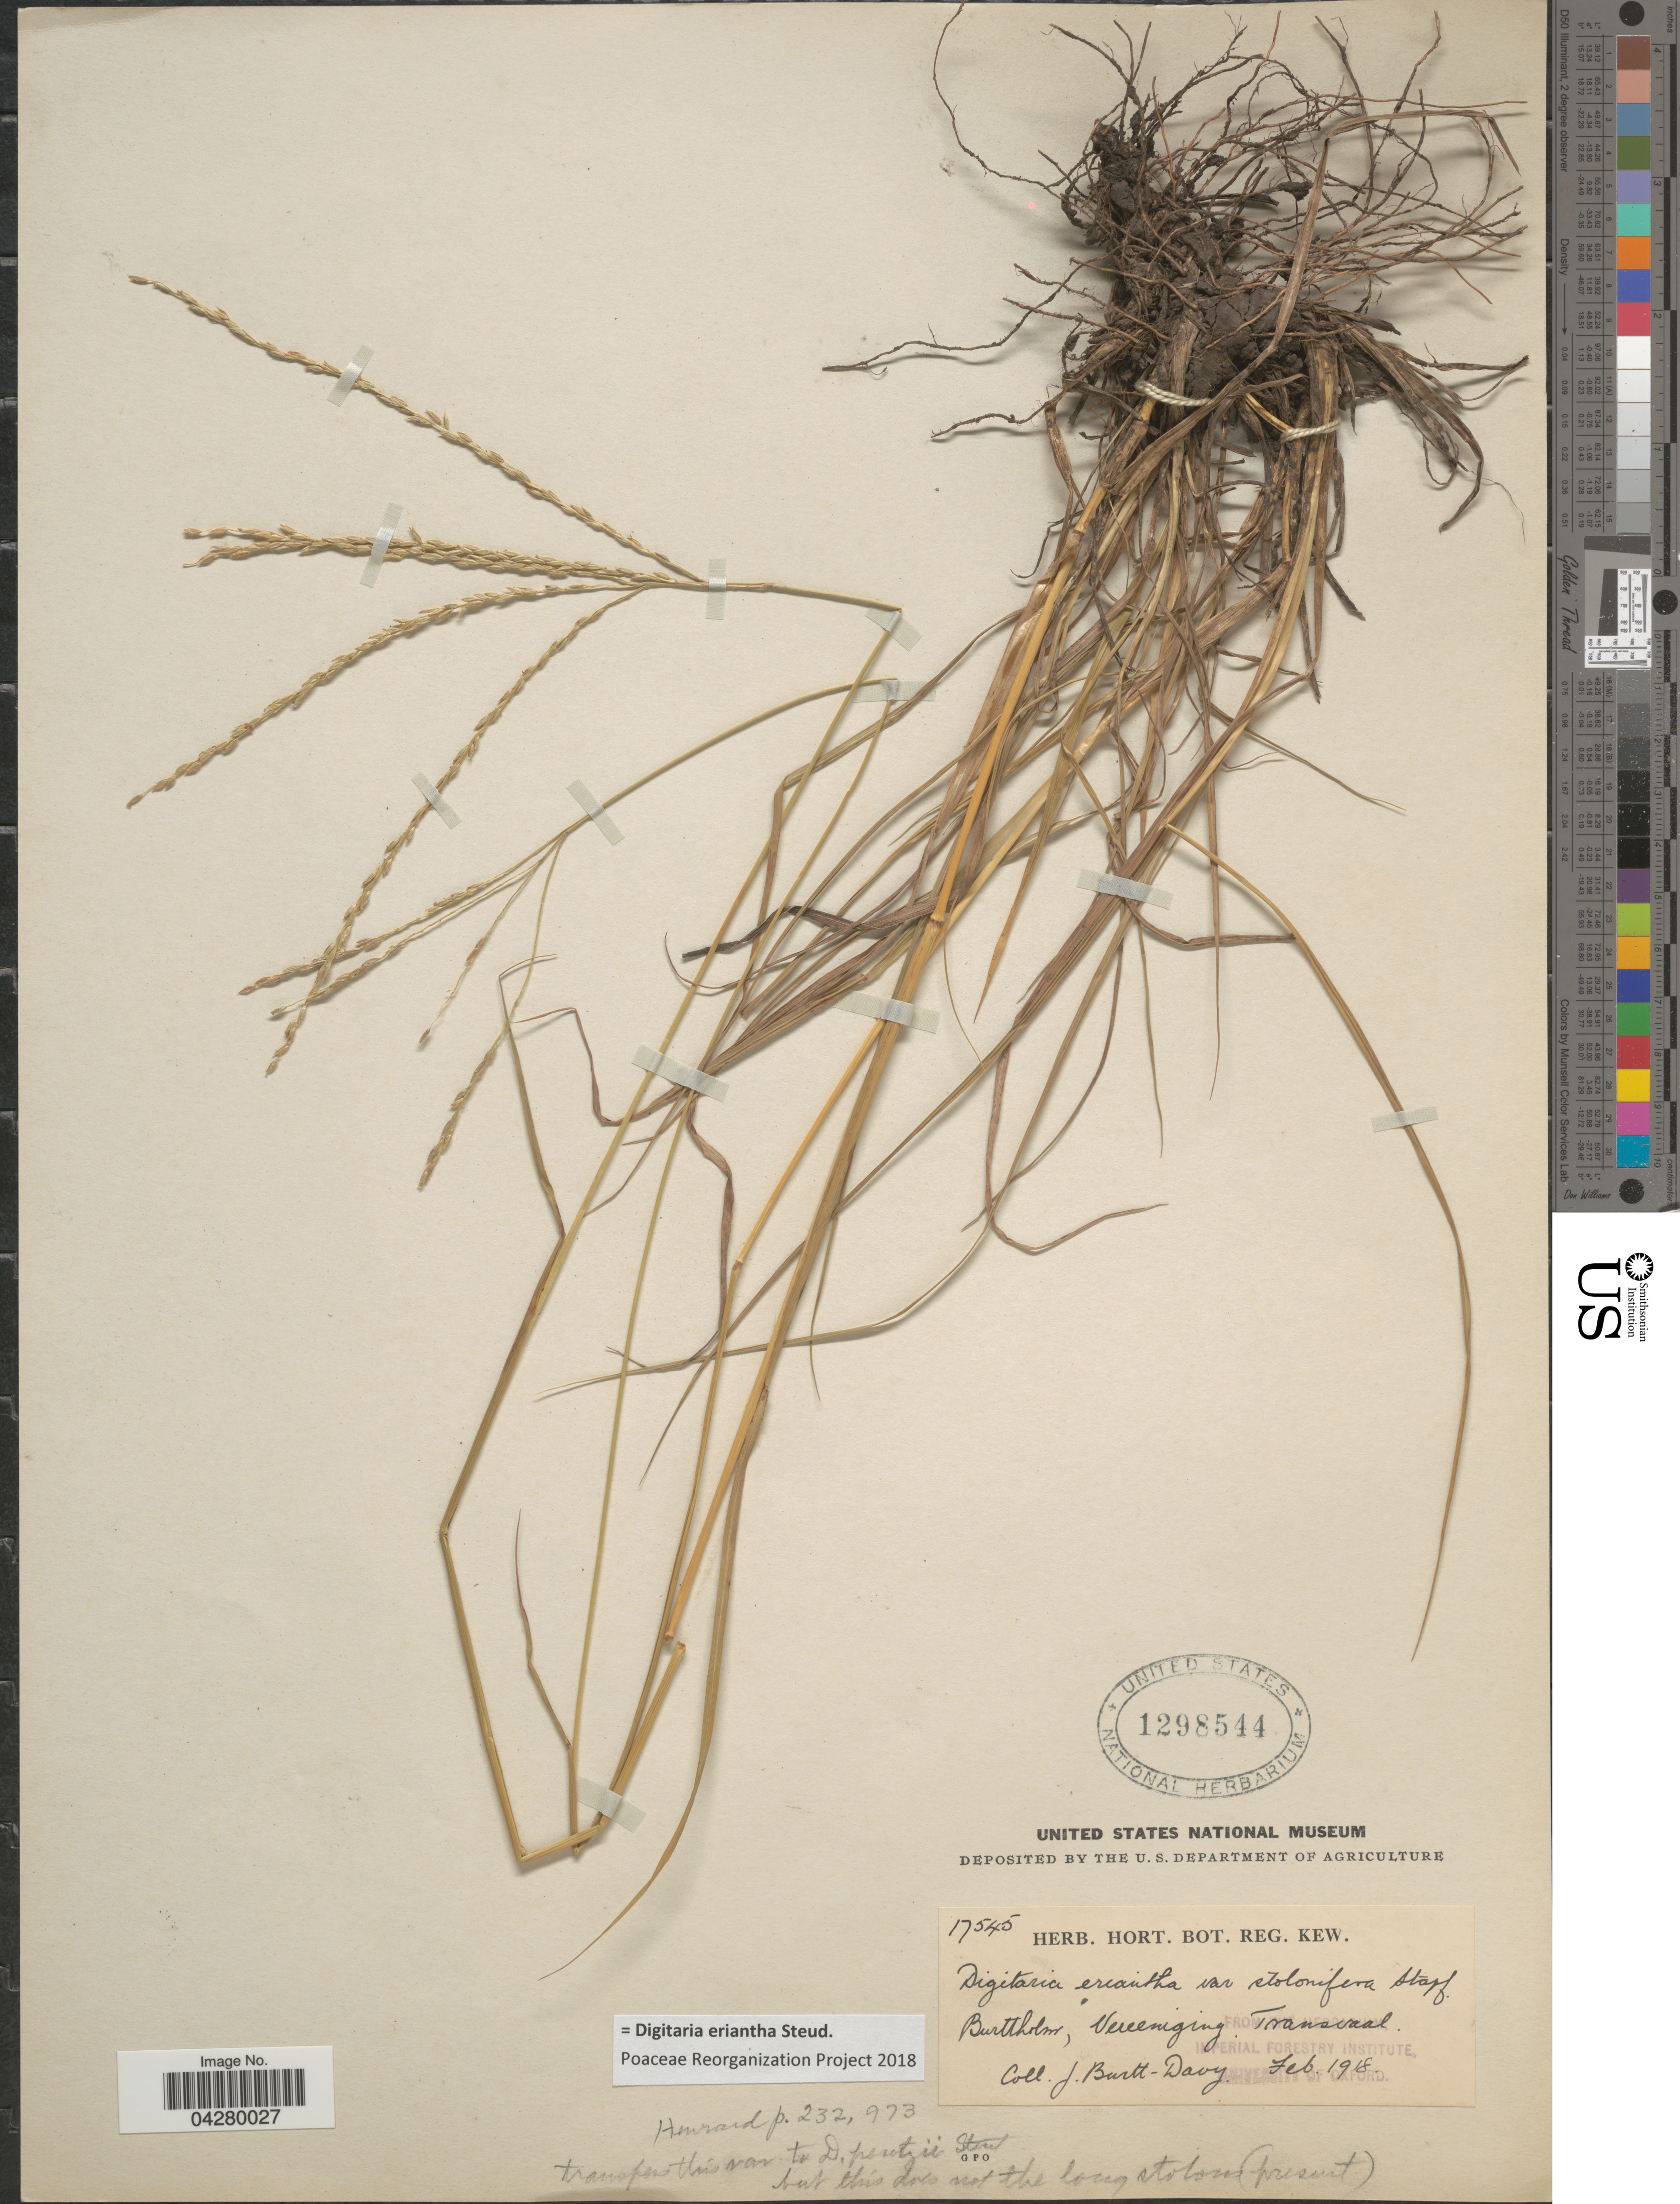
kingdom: Plantae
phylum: Tracheophyta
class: Liliopsida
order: Poales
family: Poaceae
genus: Digitaria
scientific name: Digitaria eriantha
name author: Steud.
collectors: J. Burtt Davy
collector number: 17545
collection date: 1918-02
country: South Africa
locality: Burttholm, Vereeniging. Transvaal.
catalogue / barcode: US 1298544